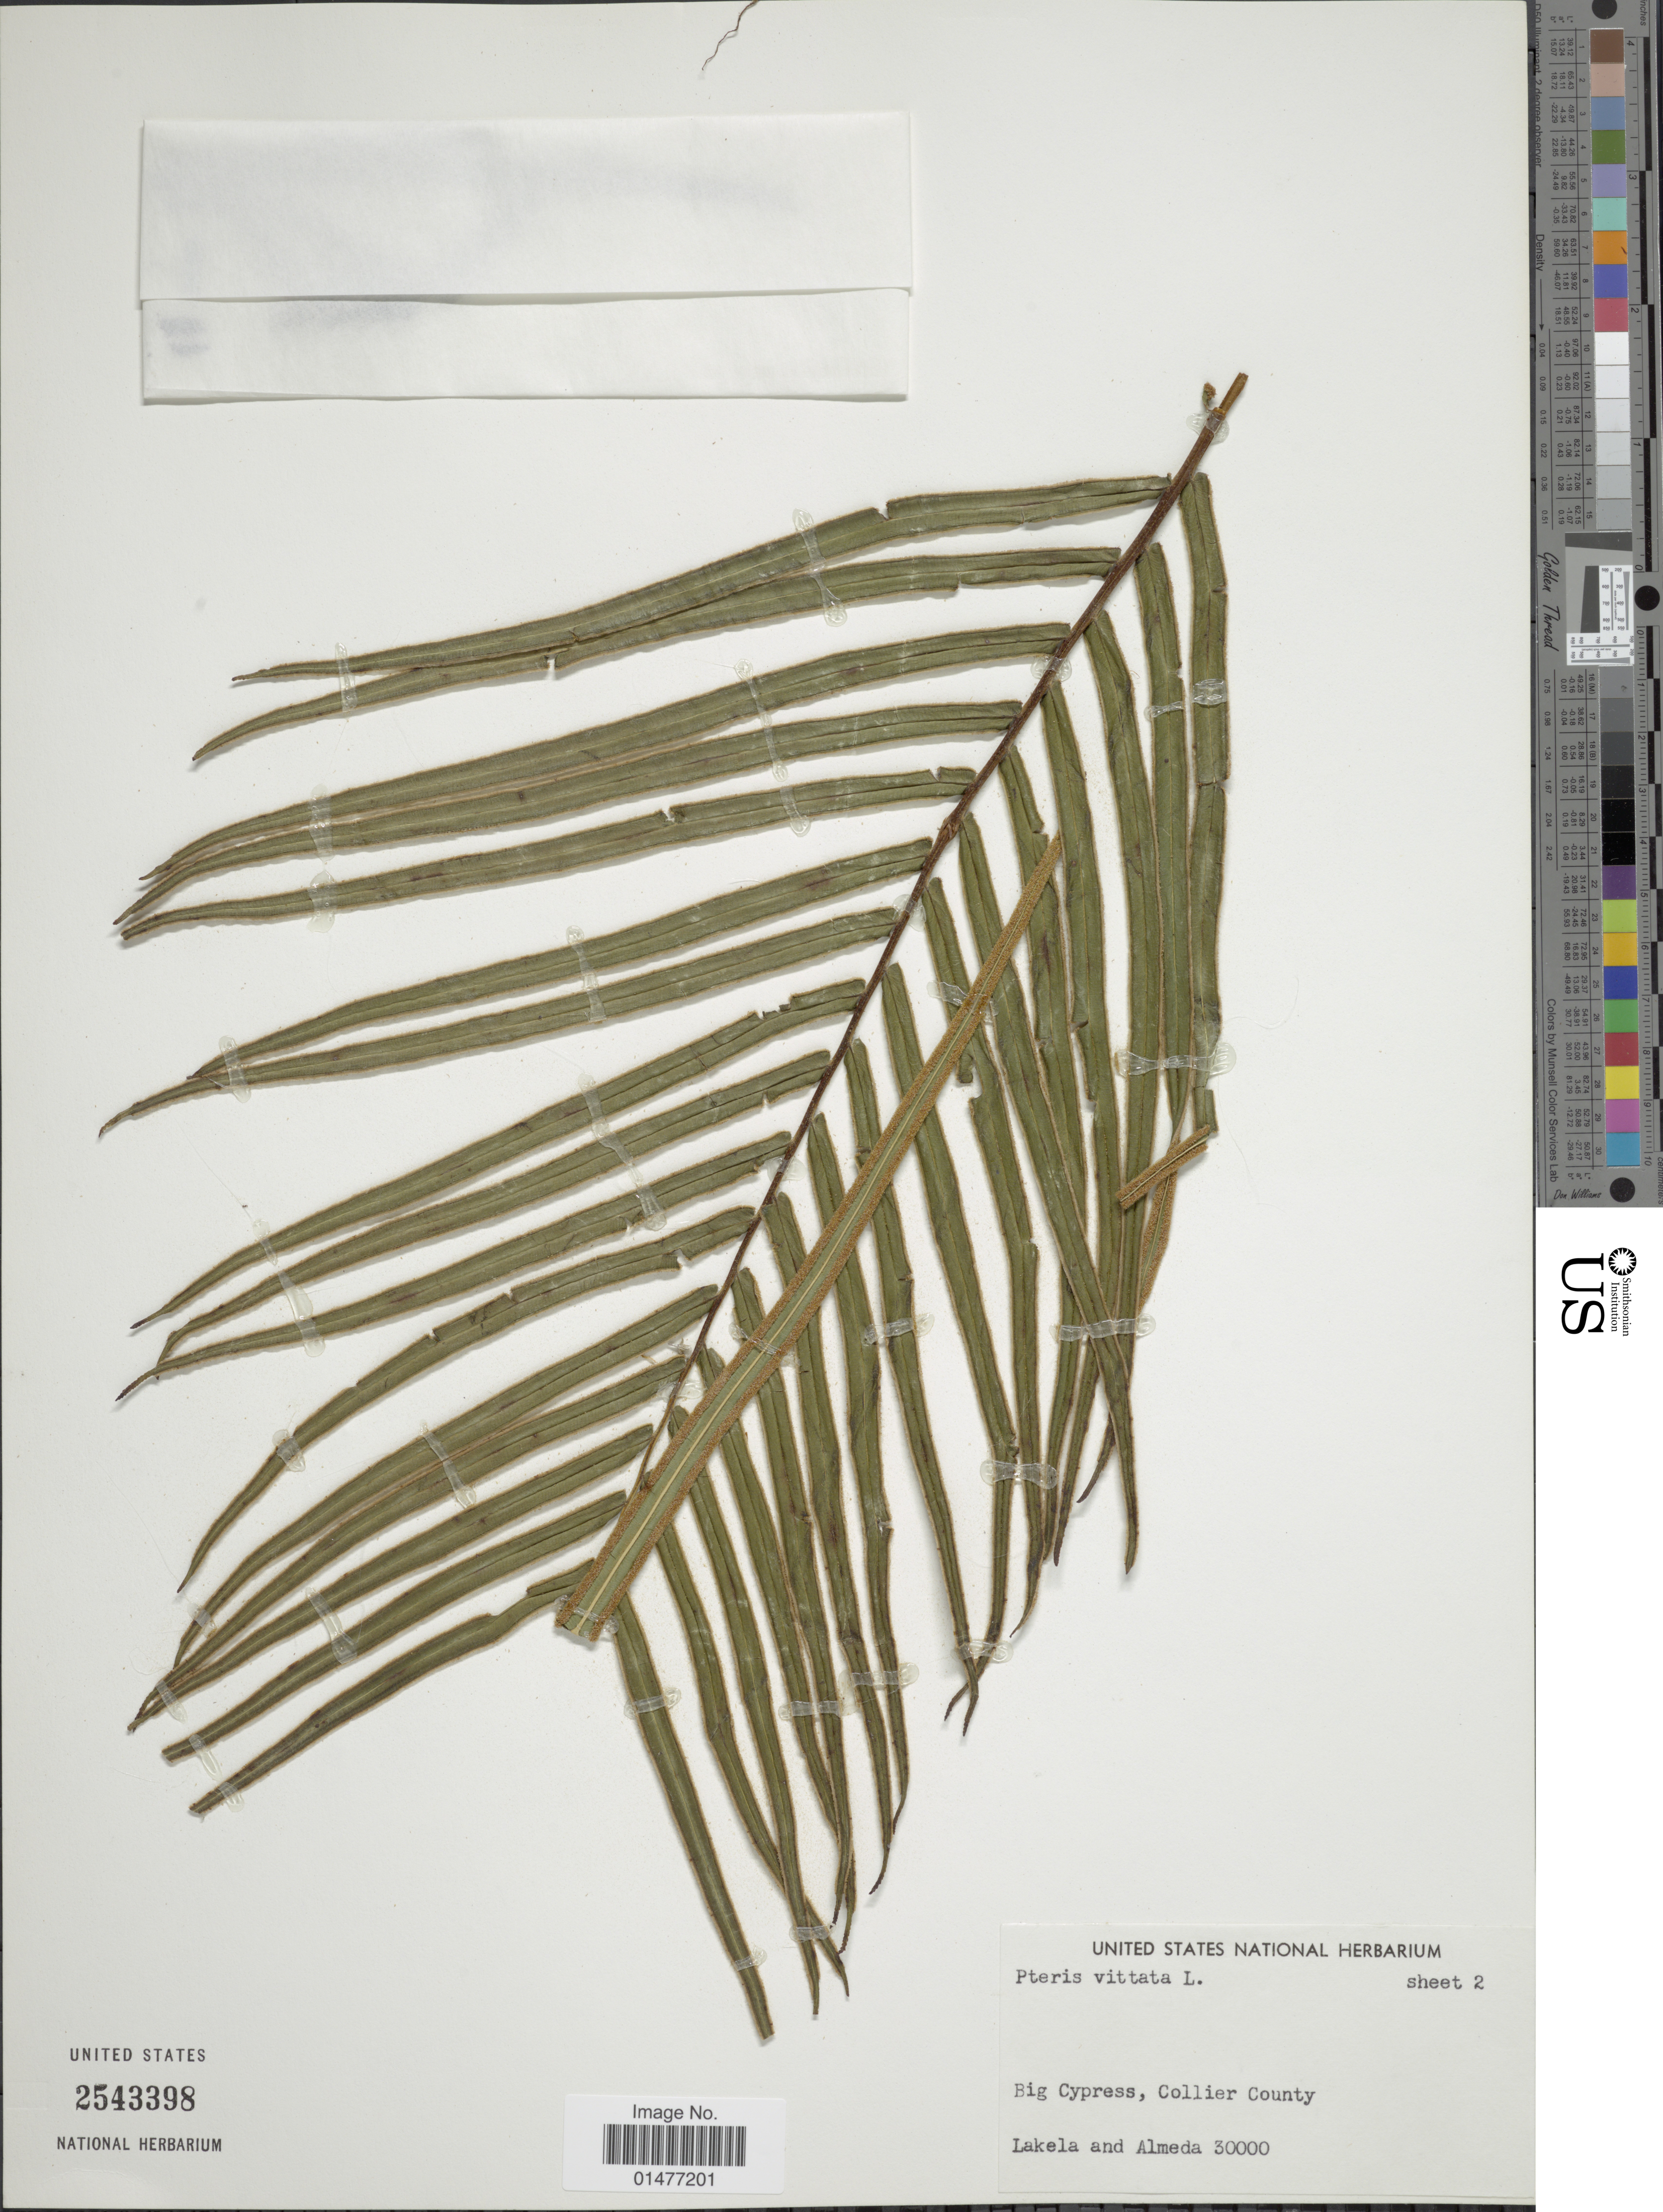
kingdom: Plantae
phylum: Tracheophyta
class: Polypodiopsida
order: Polypodiales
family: Pteridaceae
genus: Pteris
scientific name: Pteris vittata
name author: L.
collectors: O. Lakela & F. Almeda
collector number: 30000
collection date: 1966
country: United States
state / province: Florida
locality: Big Cypress, Collier County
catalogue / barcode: US 2543398